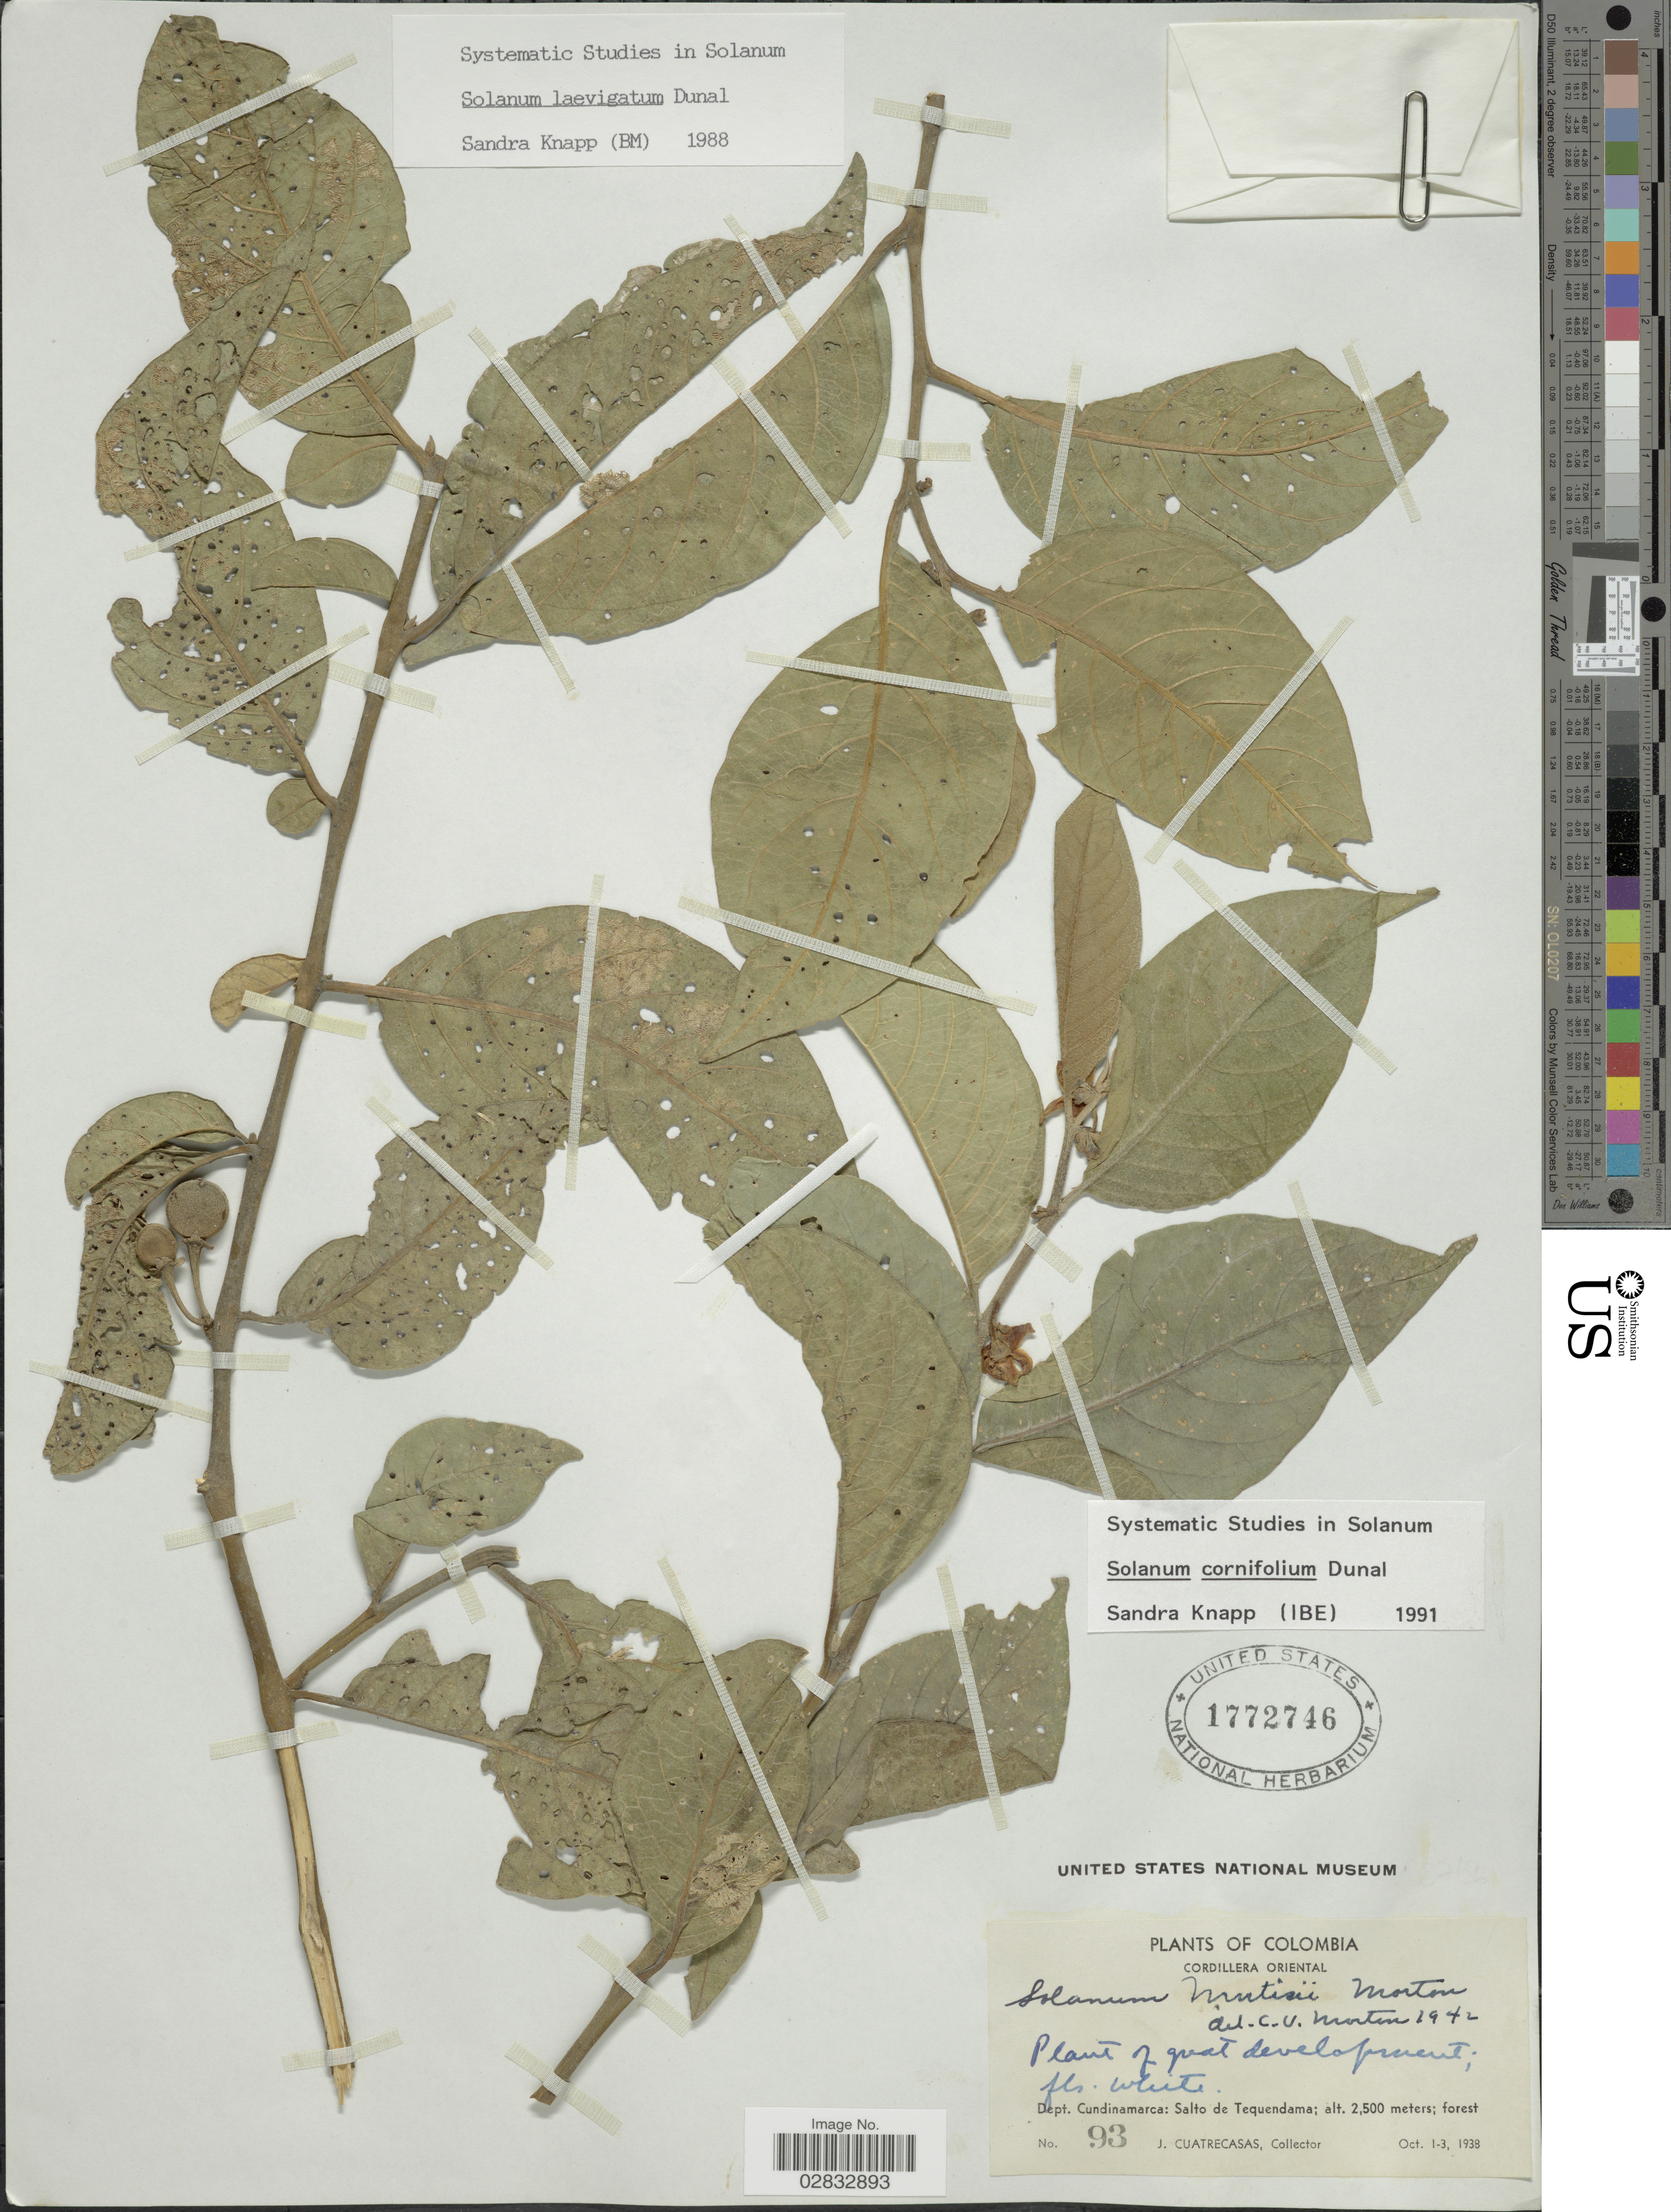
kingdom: Plantae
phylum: Tracheophyta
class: Magnoliopsida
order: Solanales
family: Solanaceae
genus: Solanum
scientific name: Solanum cornifolium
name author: Dunal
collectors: J. Cuatrecasas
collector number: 93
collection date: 1938-10-01/1938-10-03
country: Colombia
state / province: Cundinamarca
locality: Dept. Cundinamarca: Salto de Tequendama.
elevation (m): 2500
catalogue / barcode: US 1772746